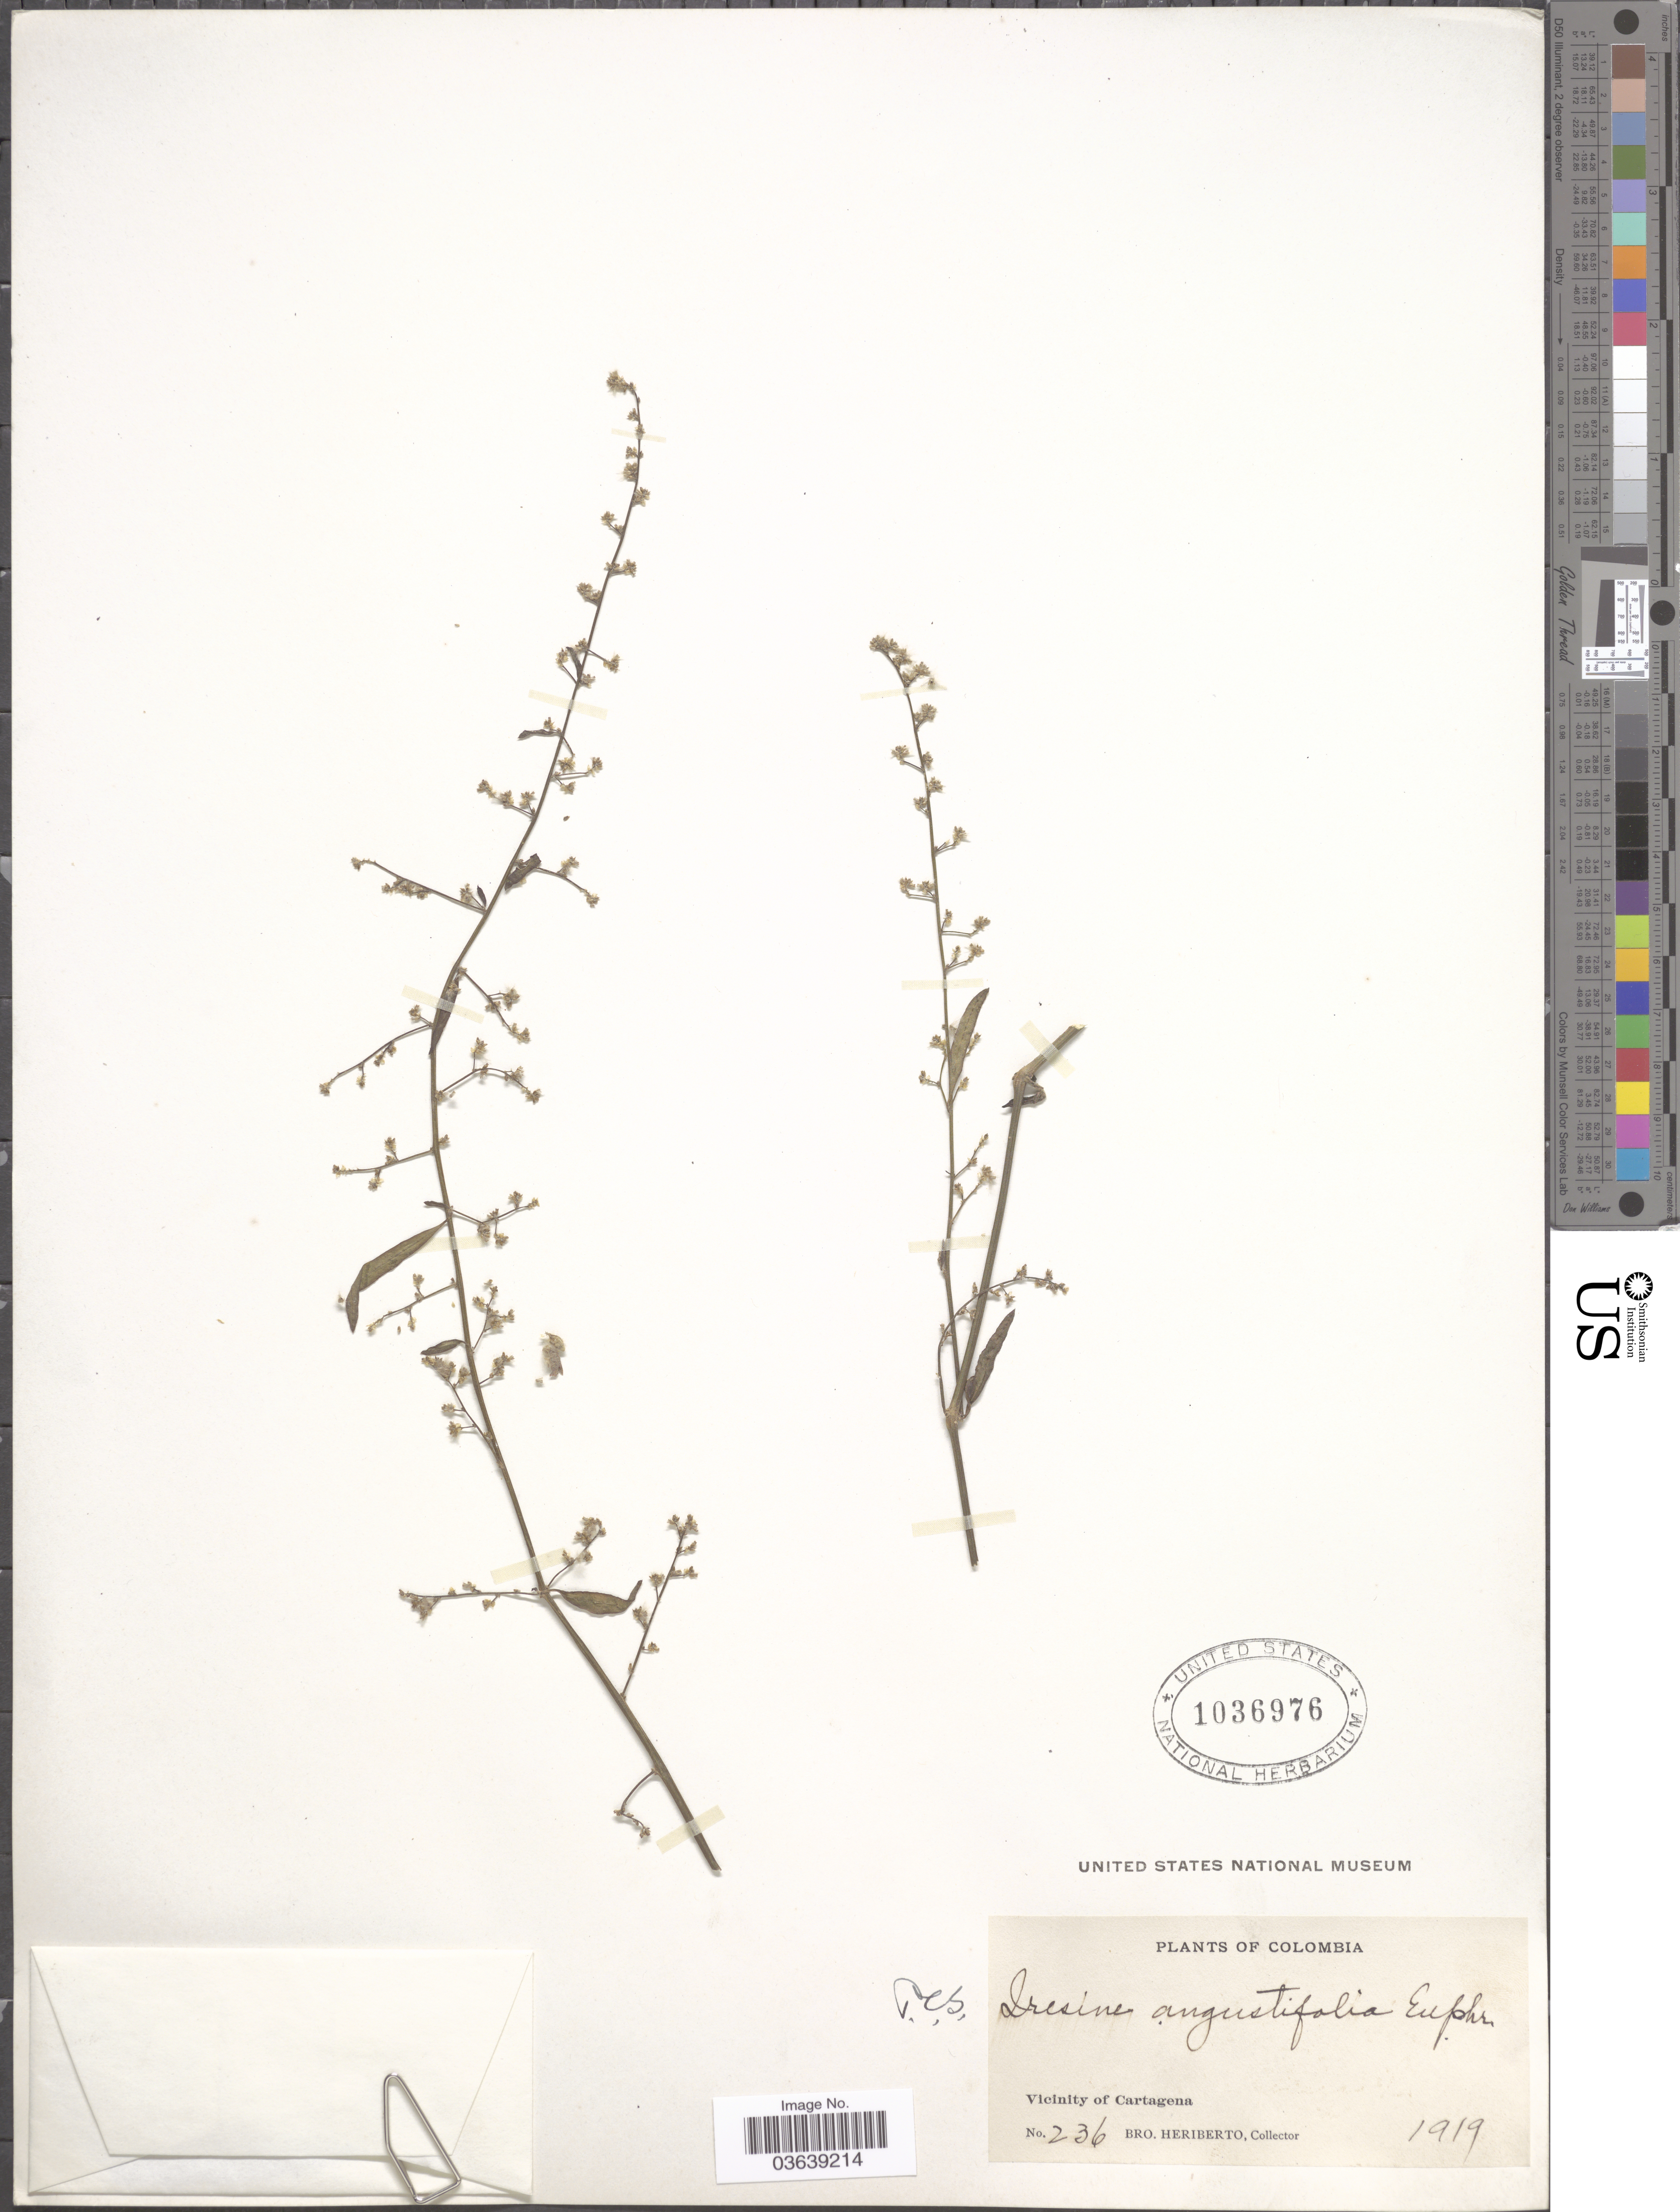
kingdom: Plantae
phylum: Tracheophyta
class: Magnoliopsida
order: Caryophyllales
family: Amaranthaceae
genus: Iresine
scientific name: Iresine angustifolia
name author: Euphrasén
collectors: B. Heriberto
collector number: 236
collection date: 1919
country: Colombia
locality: Vicinity of Cartagena.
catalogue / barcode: US 1036976